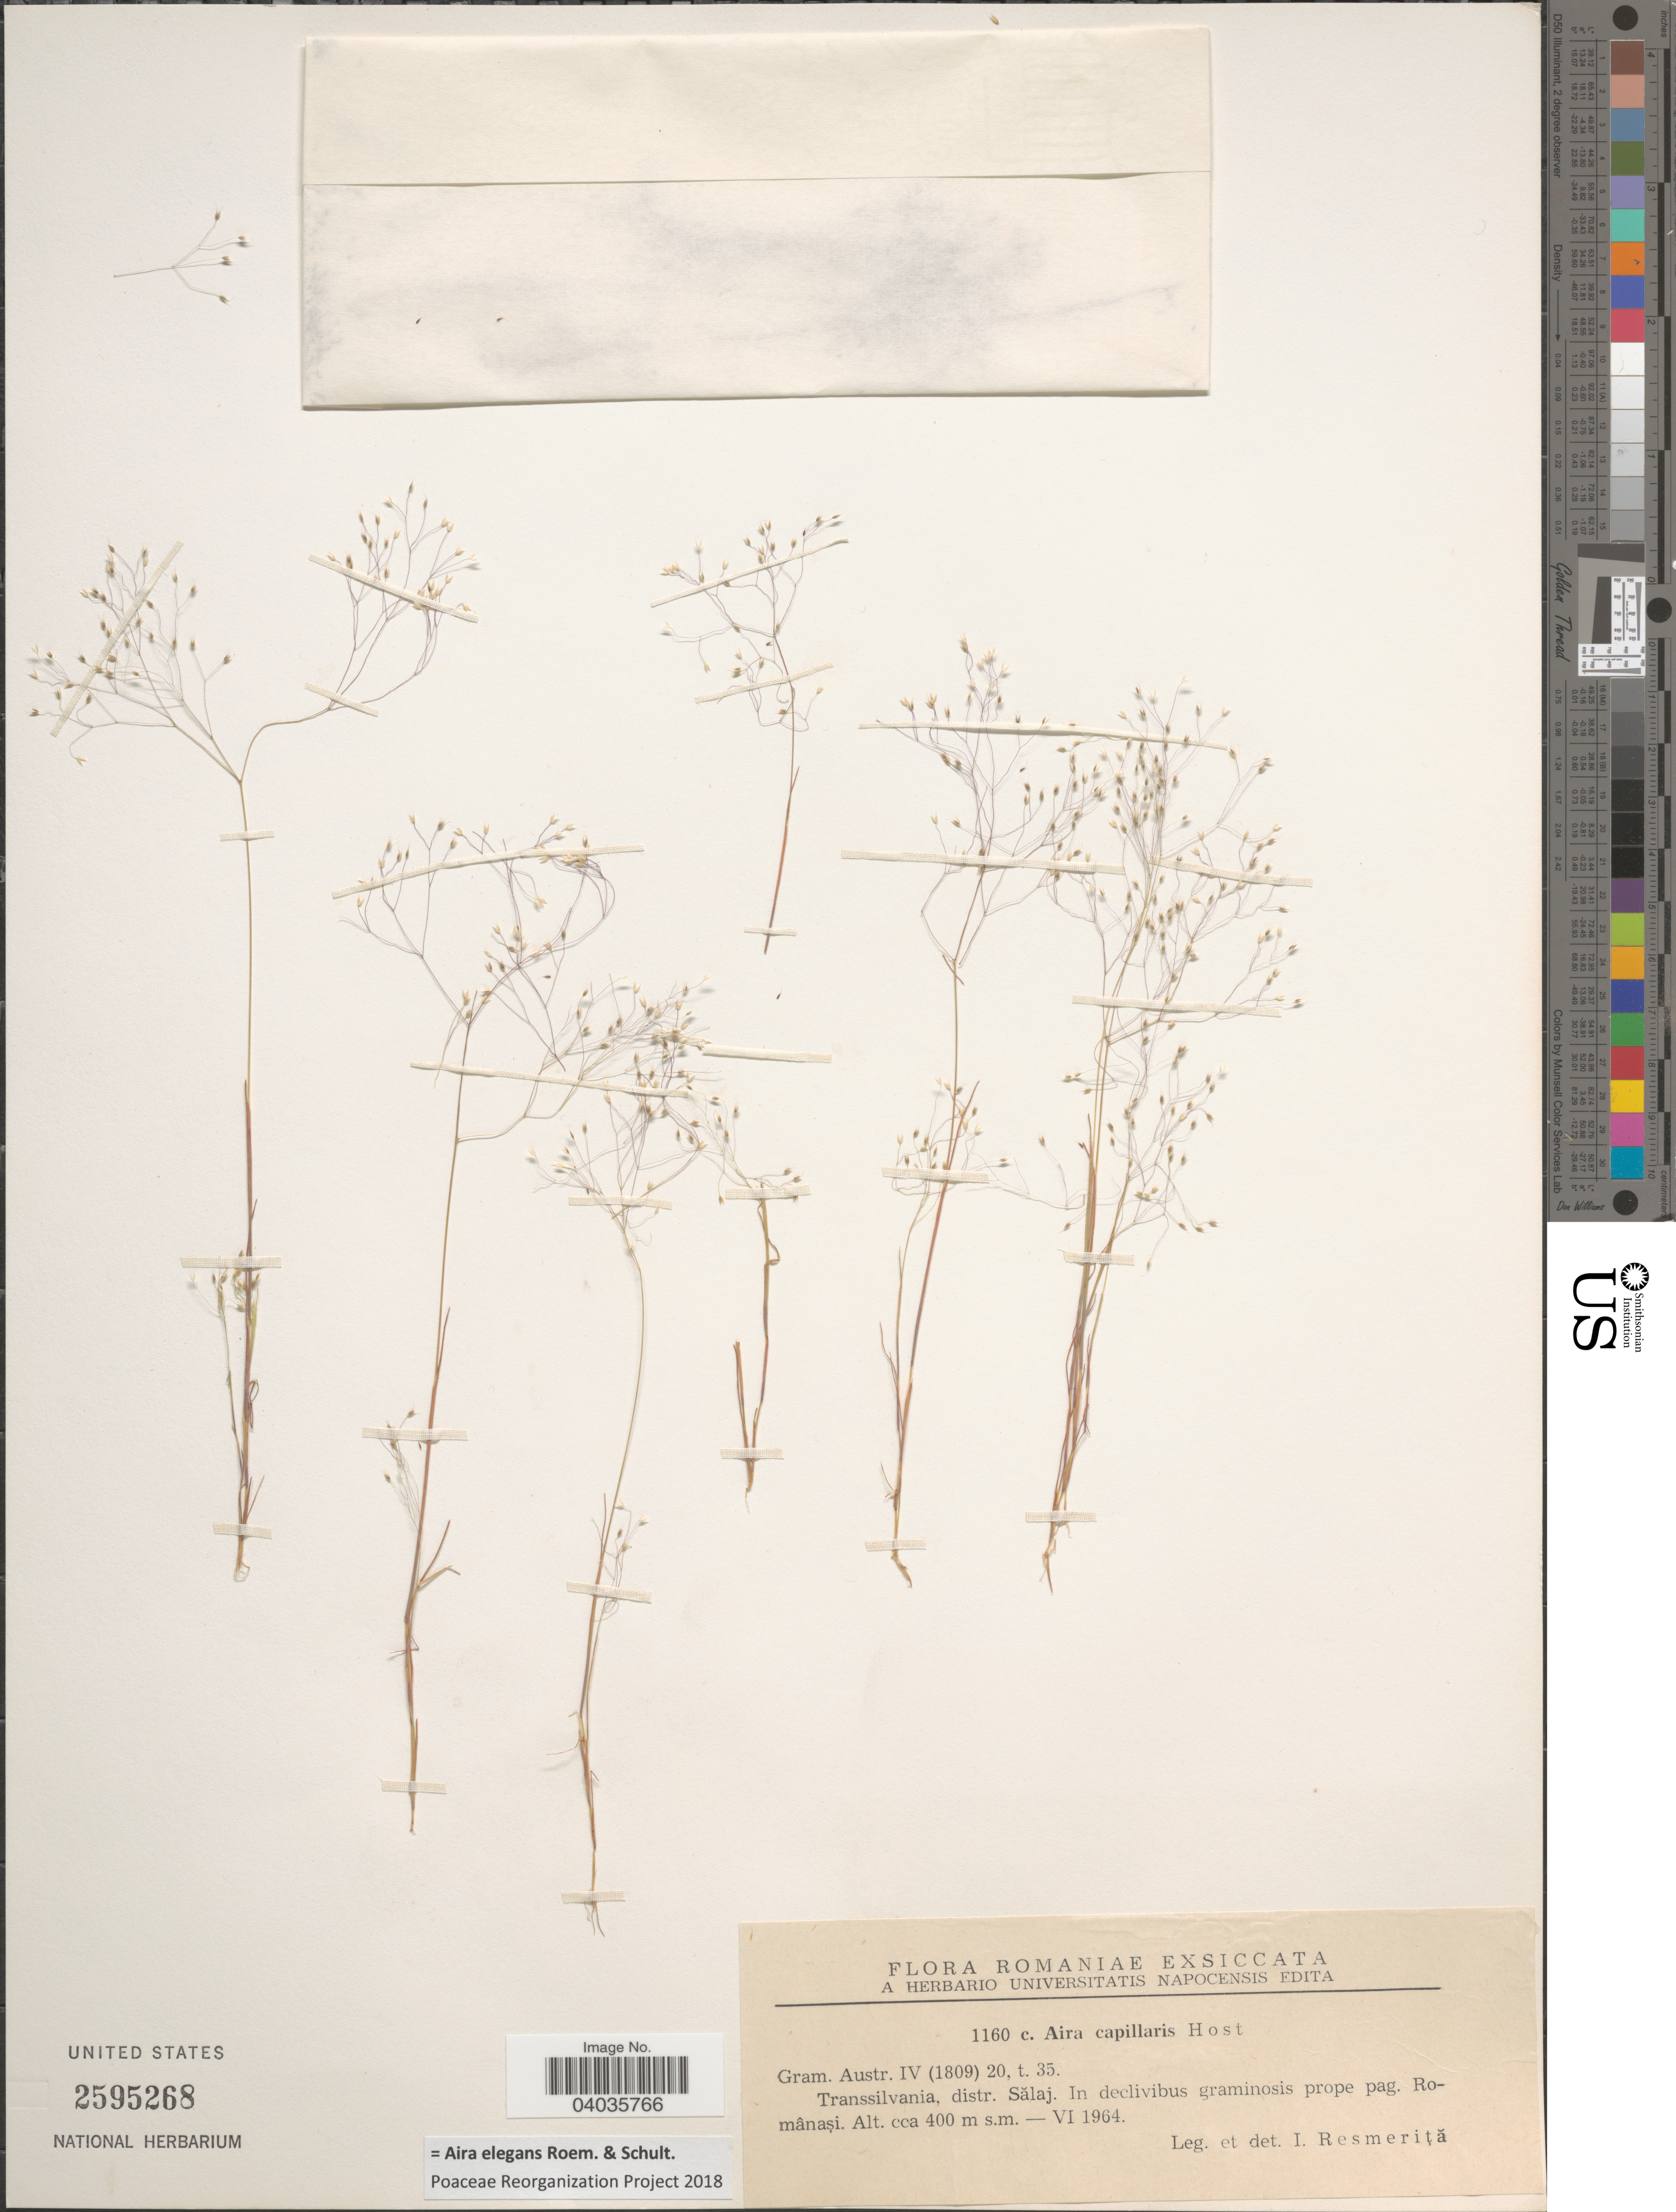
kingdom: Plantae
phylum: Tracheophyta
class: Liliopsida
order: Poales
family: Poaceae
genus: Aira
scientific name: Aira elegans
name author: L.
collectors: I. Resmerita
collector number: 1160c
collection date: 1964-06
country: Romania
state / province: Salaj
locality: Romaniae. Transsilvania, distr. Sălaj. In declivibus graminosis prope pag. Românaşi.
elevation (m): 400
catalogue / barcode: US 2595268